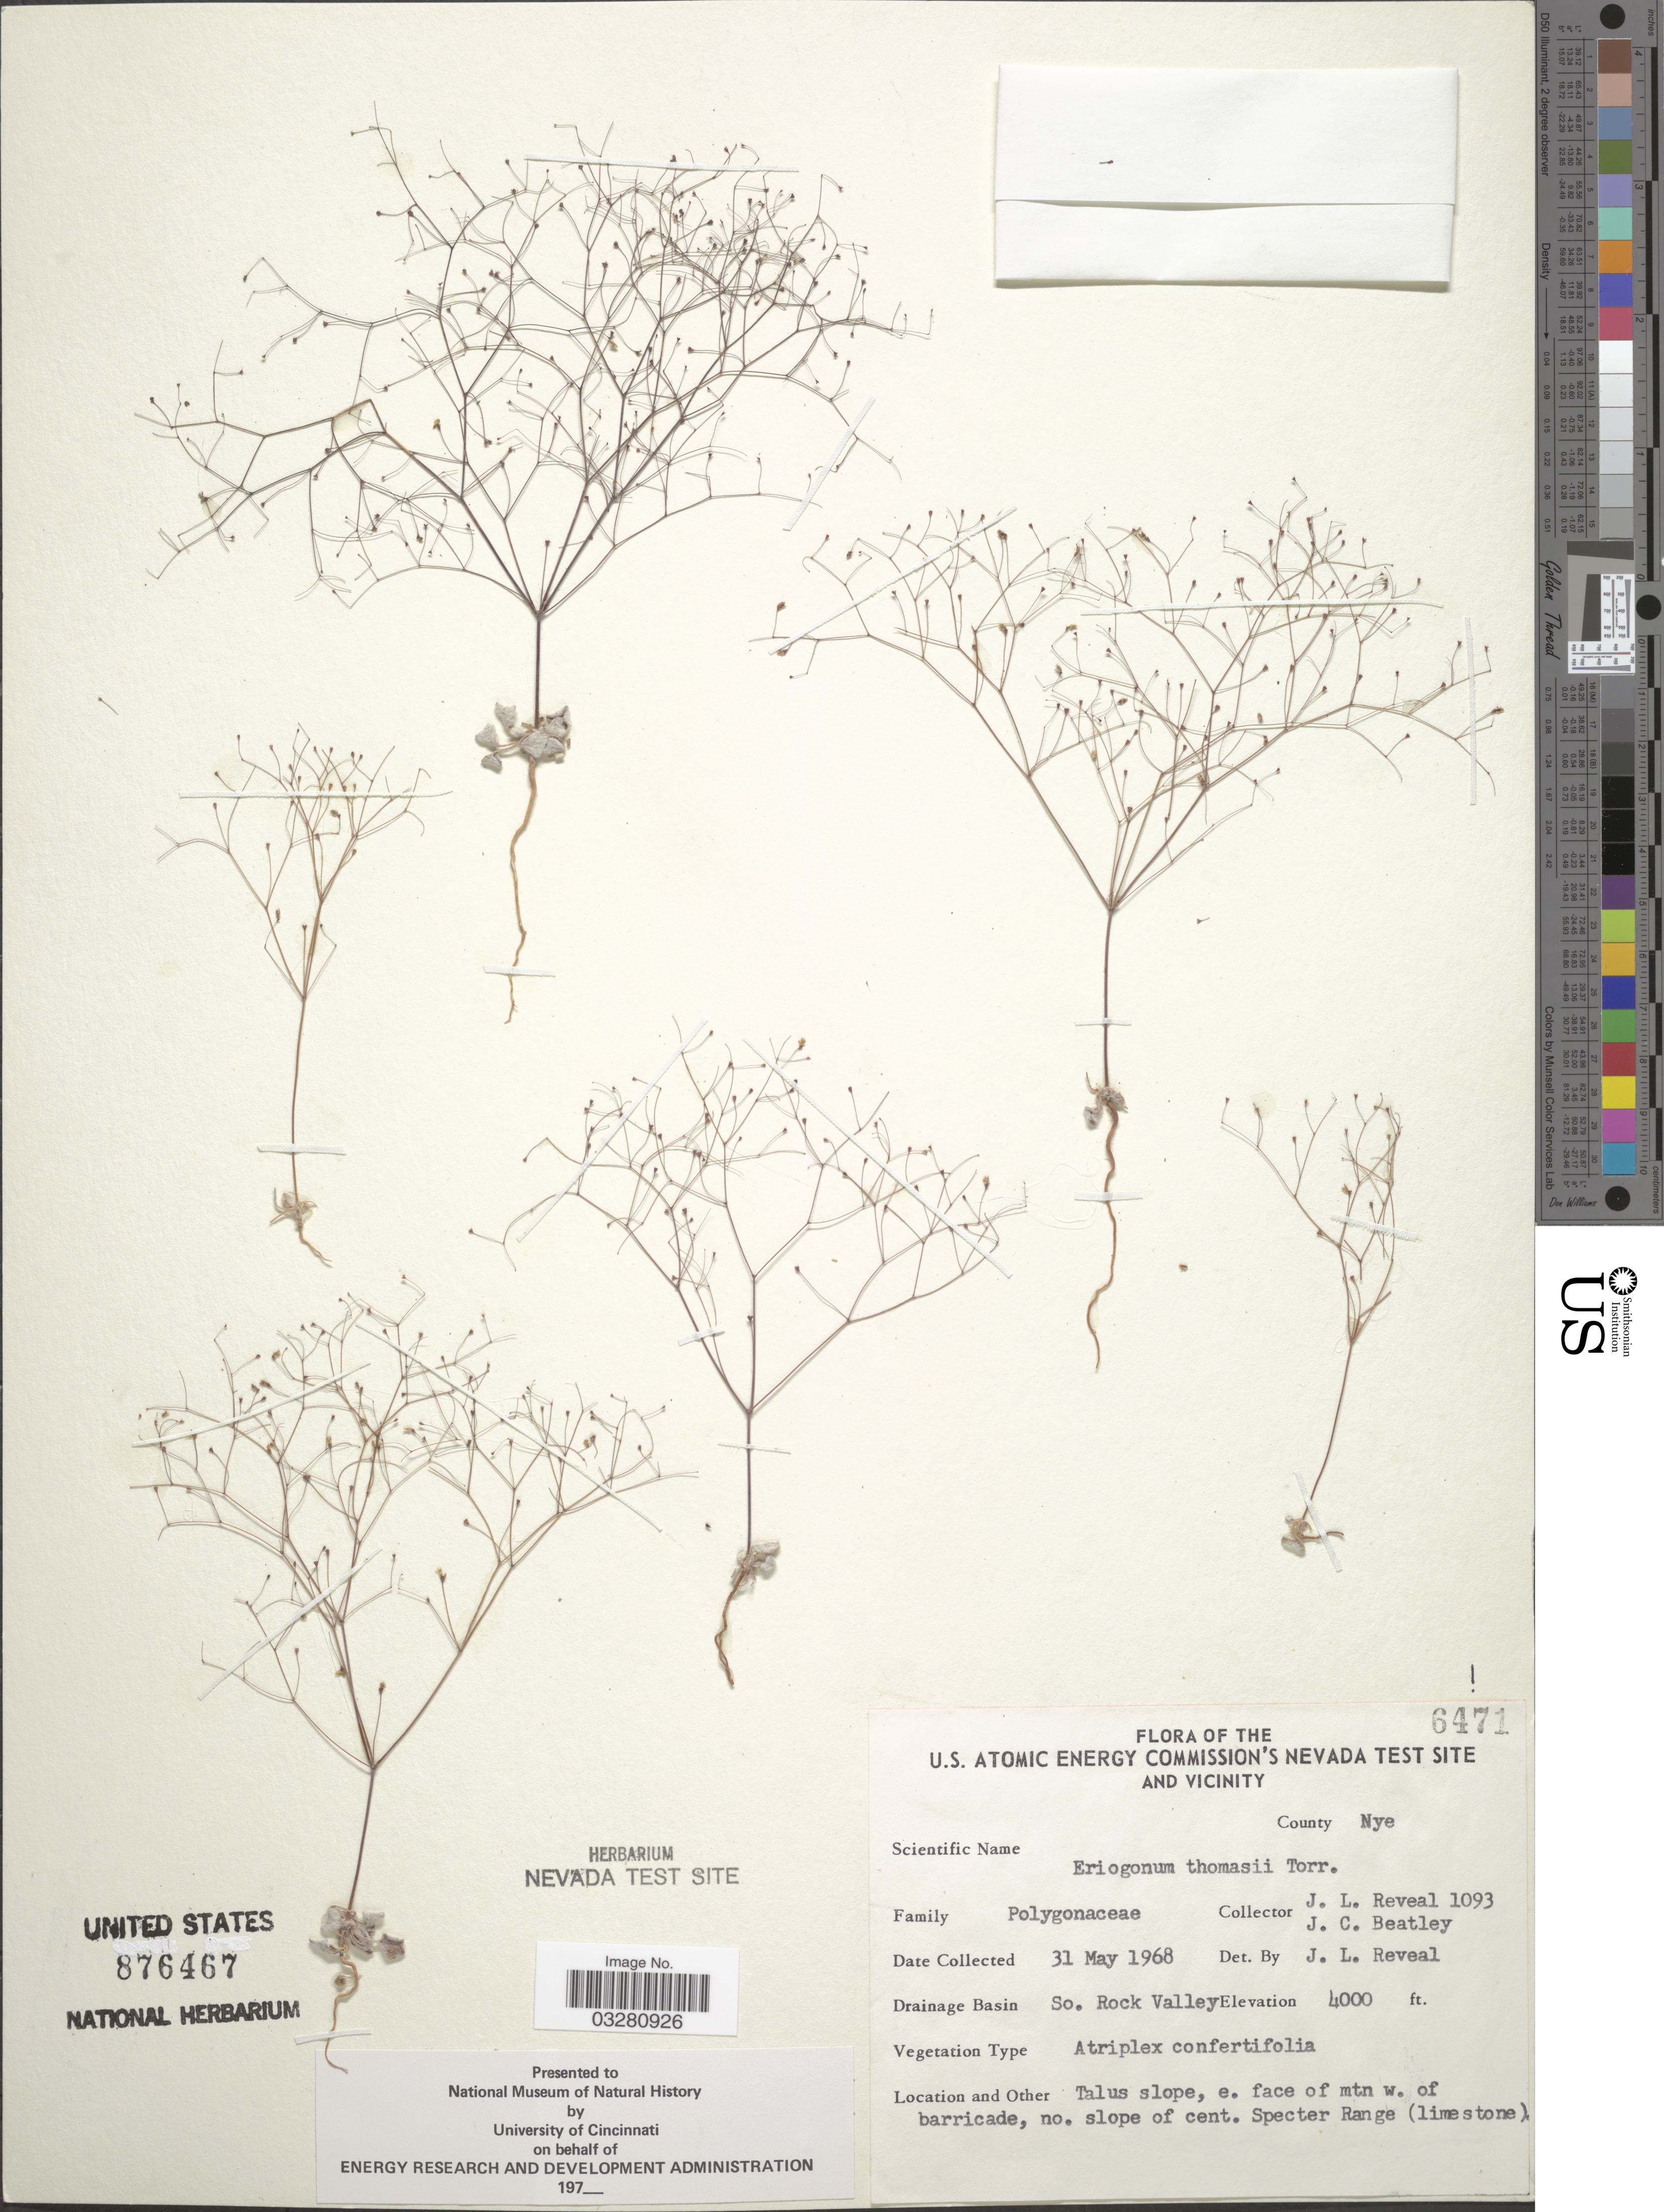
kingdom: Plantae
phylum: Tracheophyta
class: Magnoliopsida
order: Caryophyllales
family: Polygonaceae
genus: Eriogonum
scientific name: Eriogonum thomasii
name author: Torr.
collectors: J. L. Reveal & J. C. Beatley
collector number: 1093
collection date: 1968-05-31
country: United States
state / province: Nevada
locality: U. S. Atomic Energy Commission's Nevada Test Site and Vicinity. County Nye. Drainage Basin So. Rock Valley. E. face of mtn w. of barricade, no. slope of cent. Specter Range.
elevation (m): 1219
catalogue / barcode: US 876467